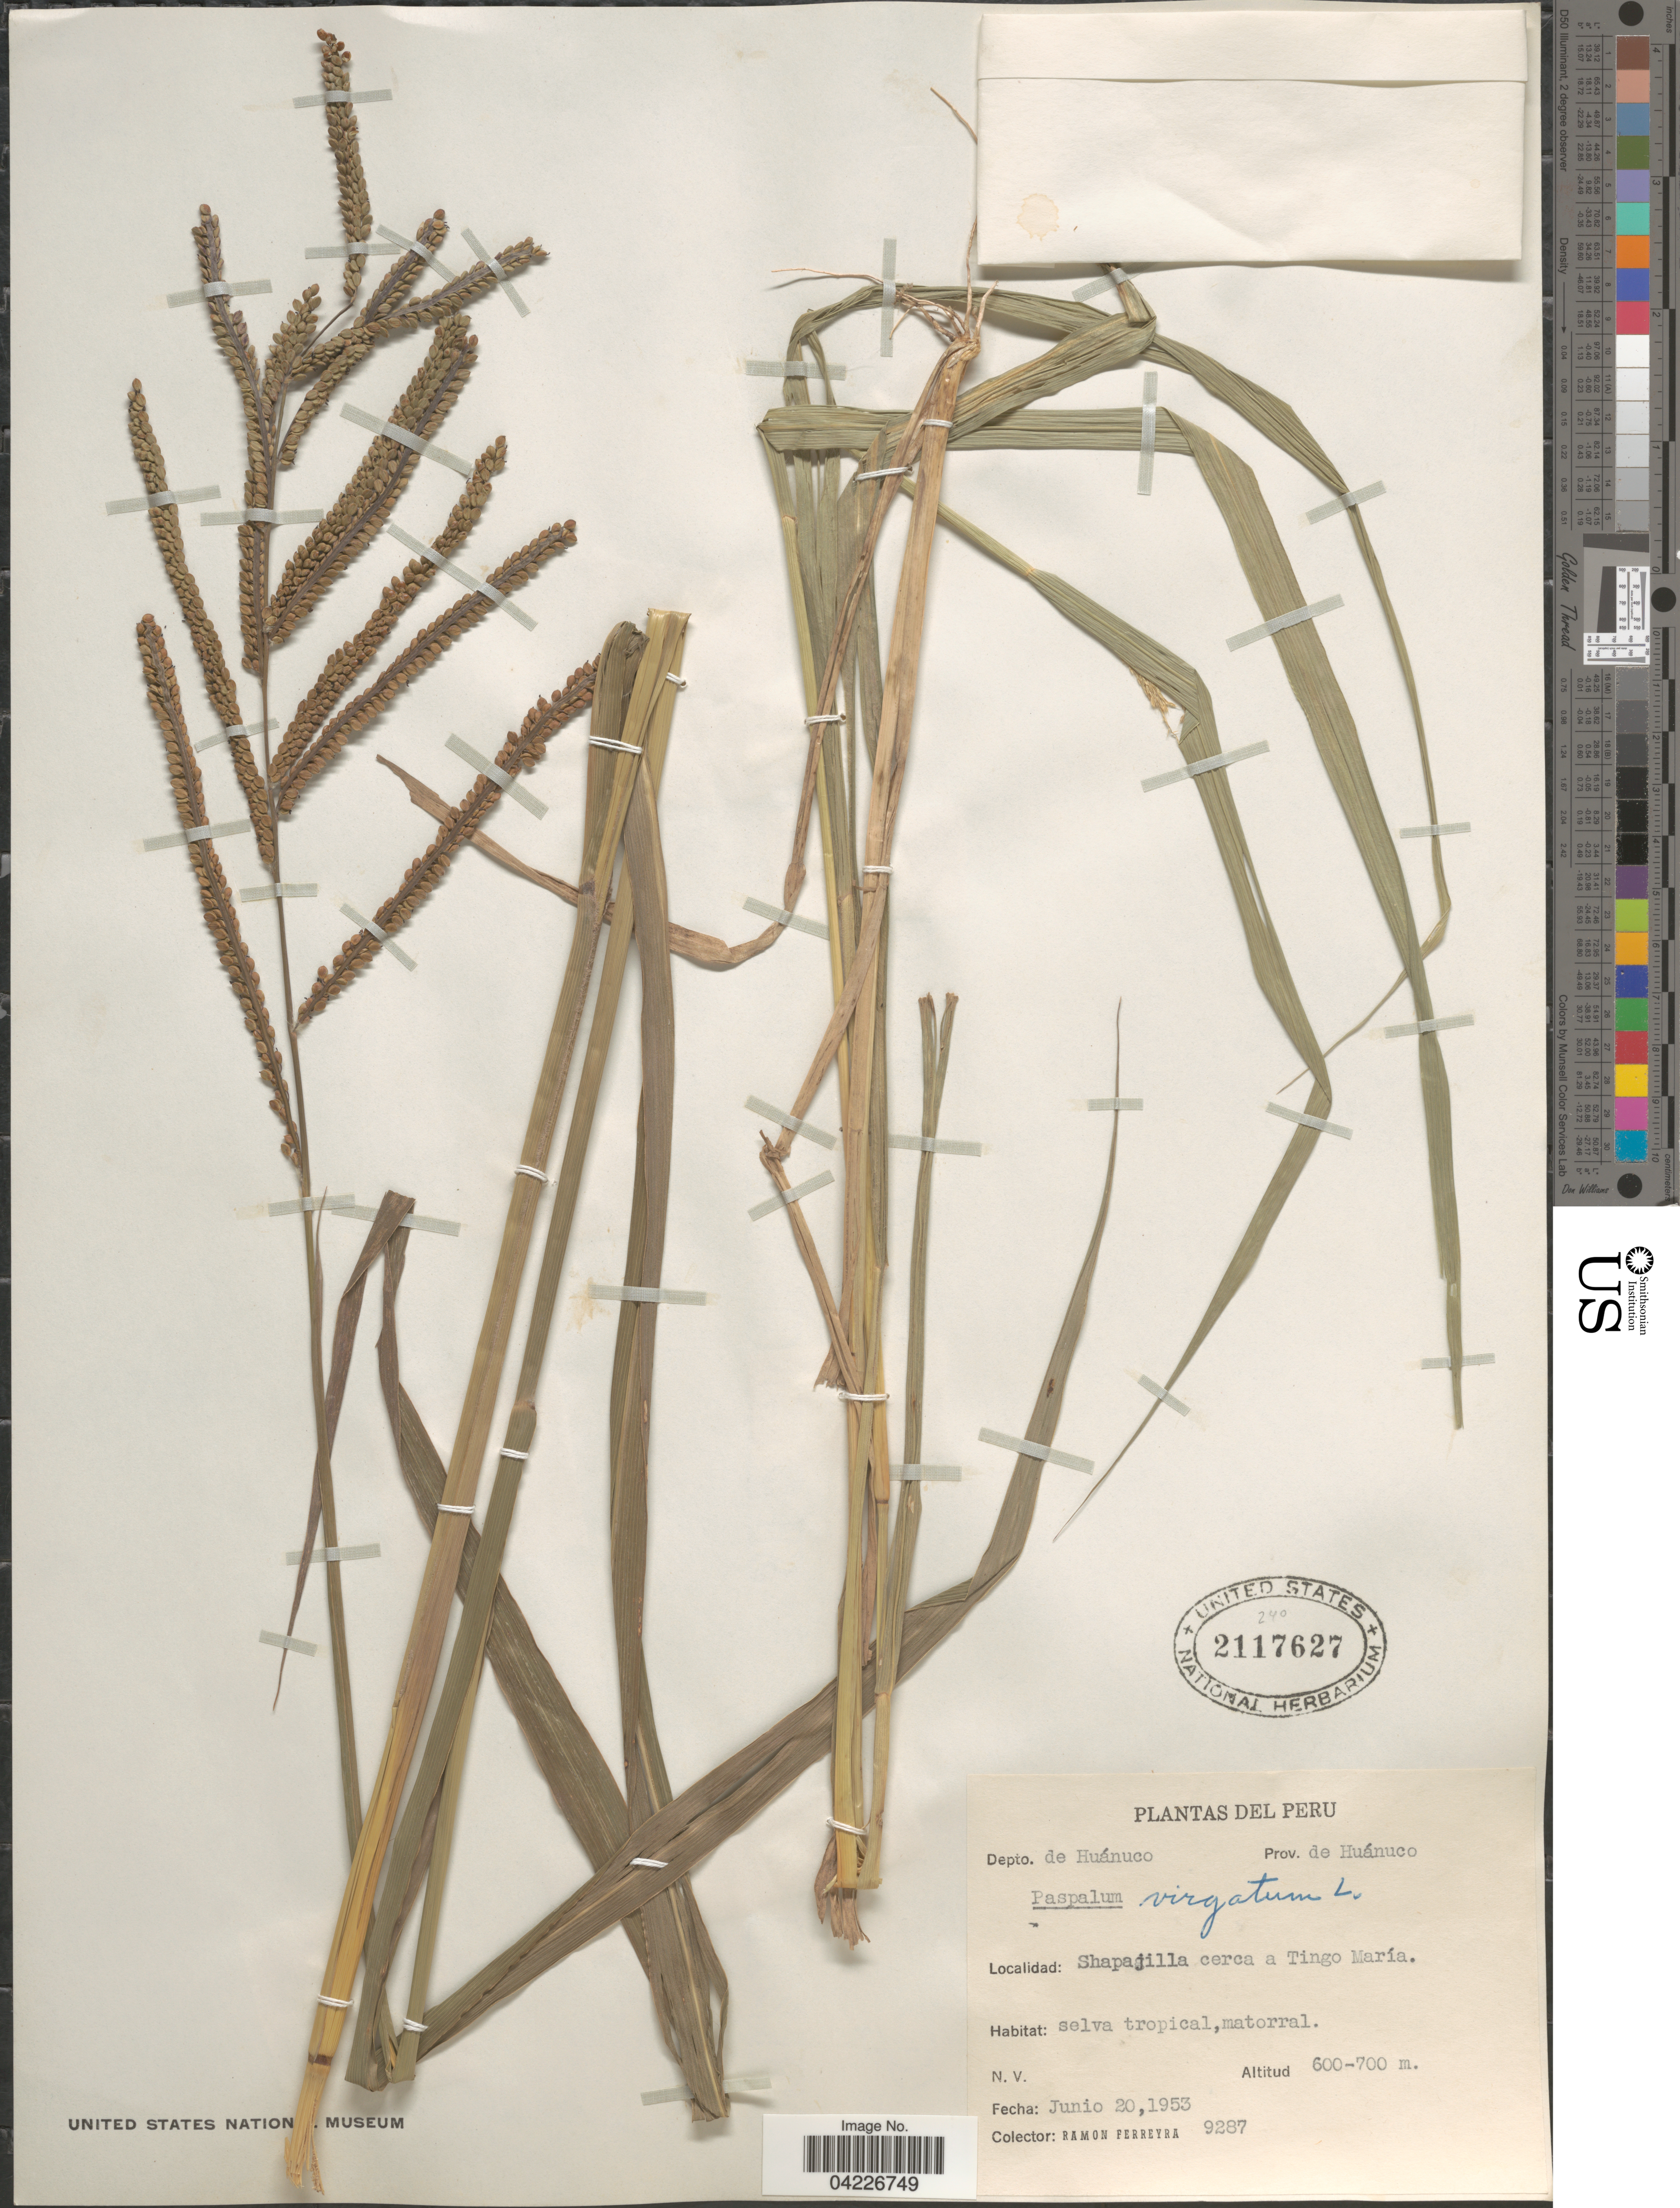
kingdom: Plantae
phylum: Tracheophyta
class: Liliopsida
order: Poales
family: Poaceae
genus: Paspalum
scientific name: Paspalum virgatum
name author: L.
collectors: R. A. Ferreyra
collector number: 9287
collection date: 1953-06-20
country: Peru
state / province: Huánuco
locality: Depto. de Huánuco. Prov. de Huánuco. Shapajilla cerca a Tingo María.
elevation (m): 600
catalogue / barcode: US 2117627